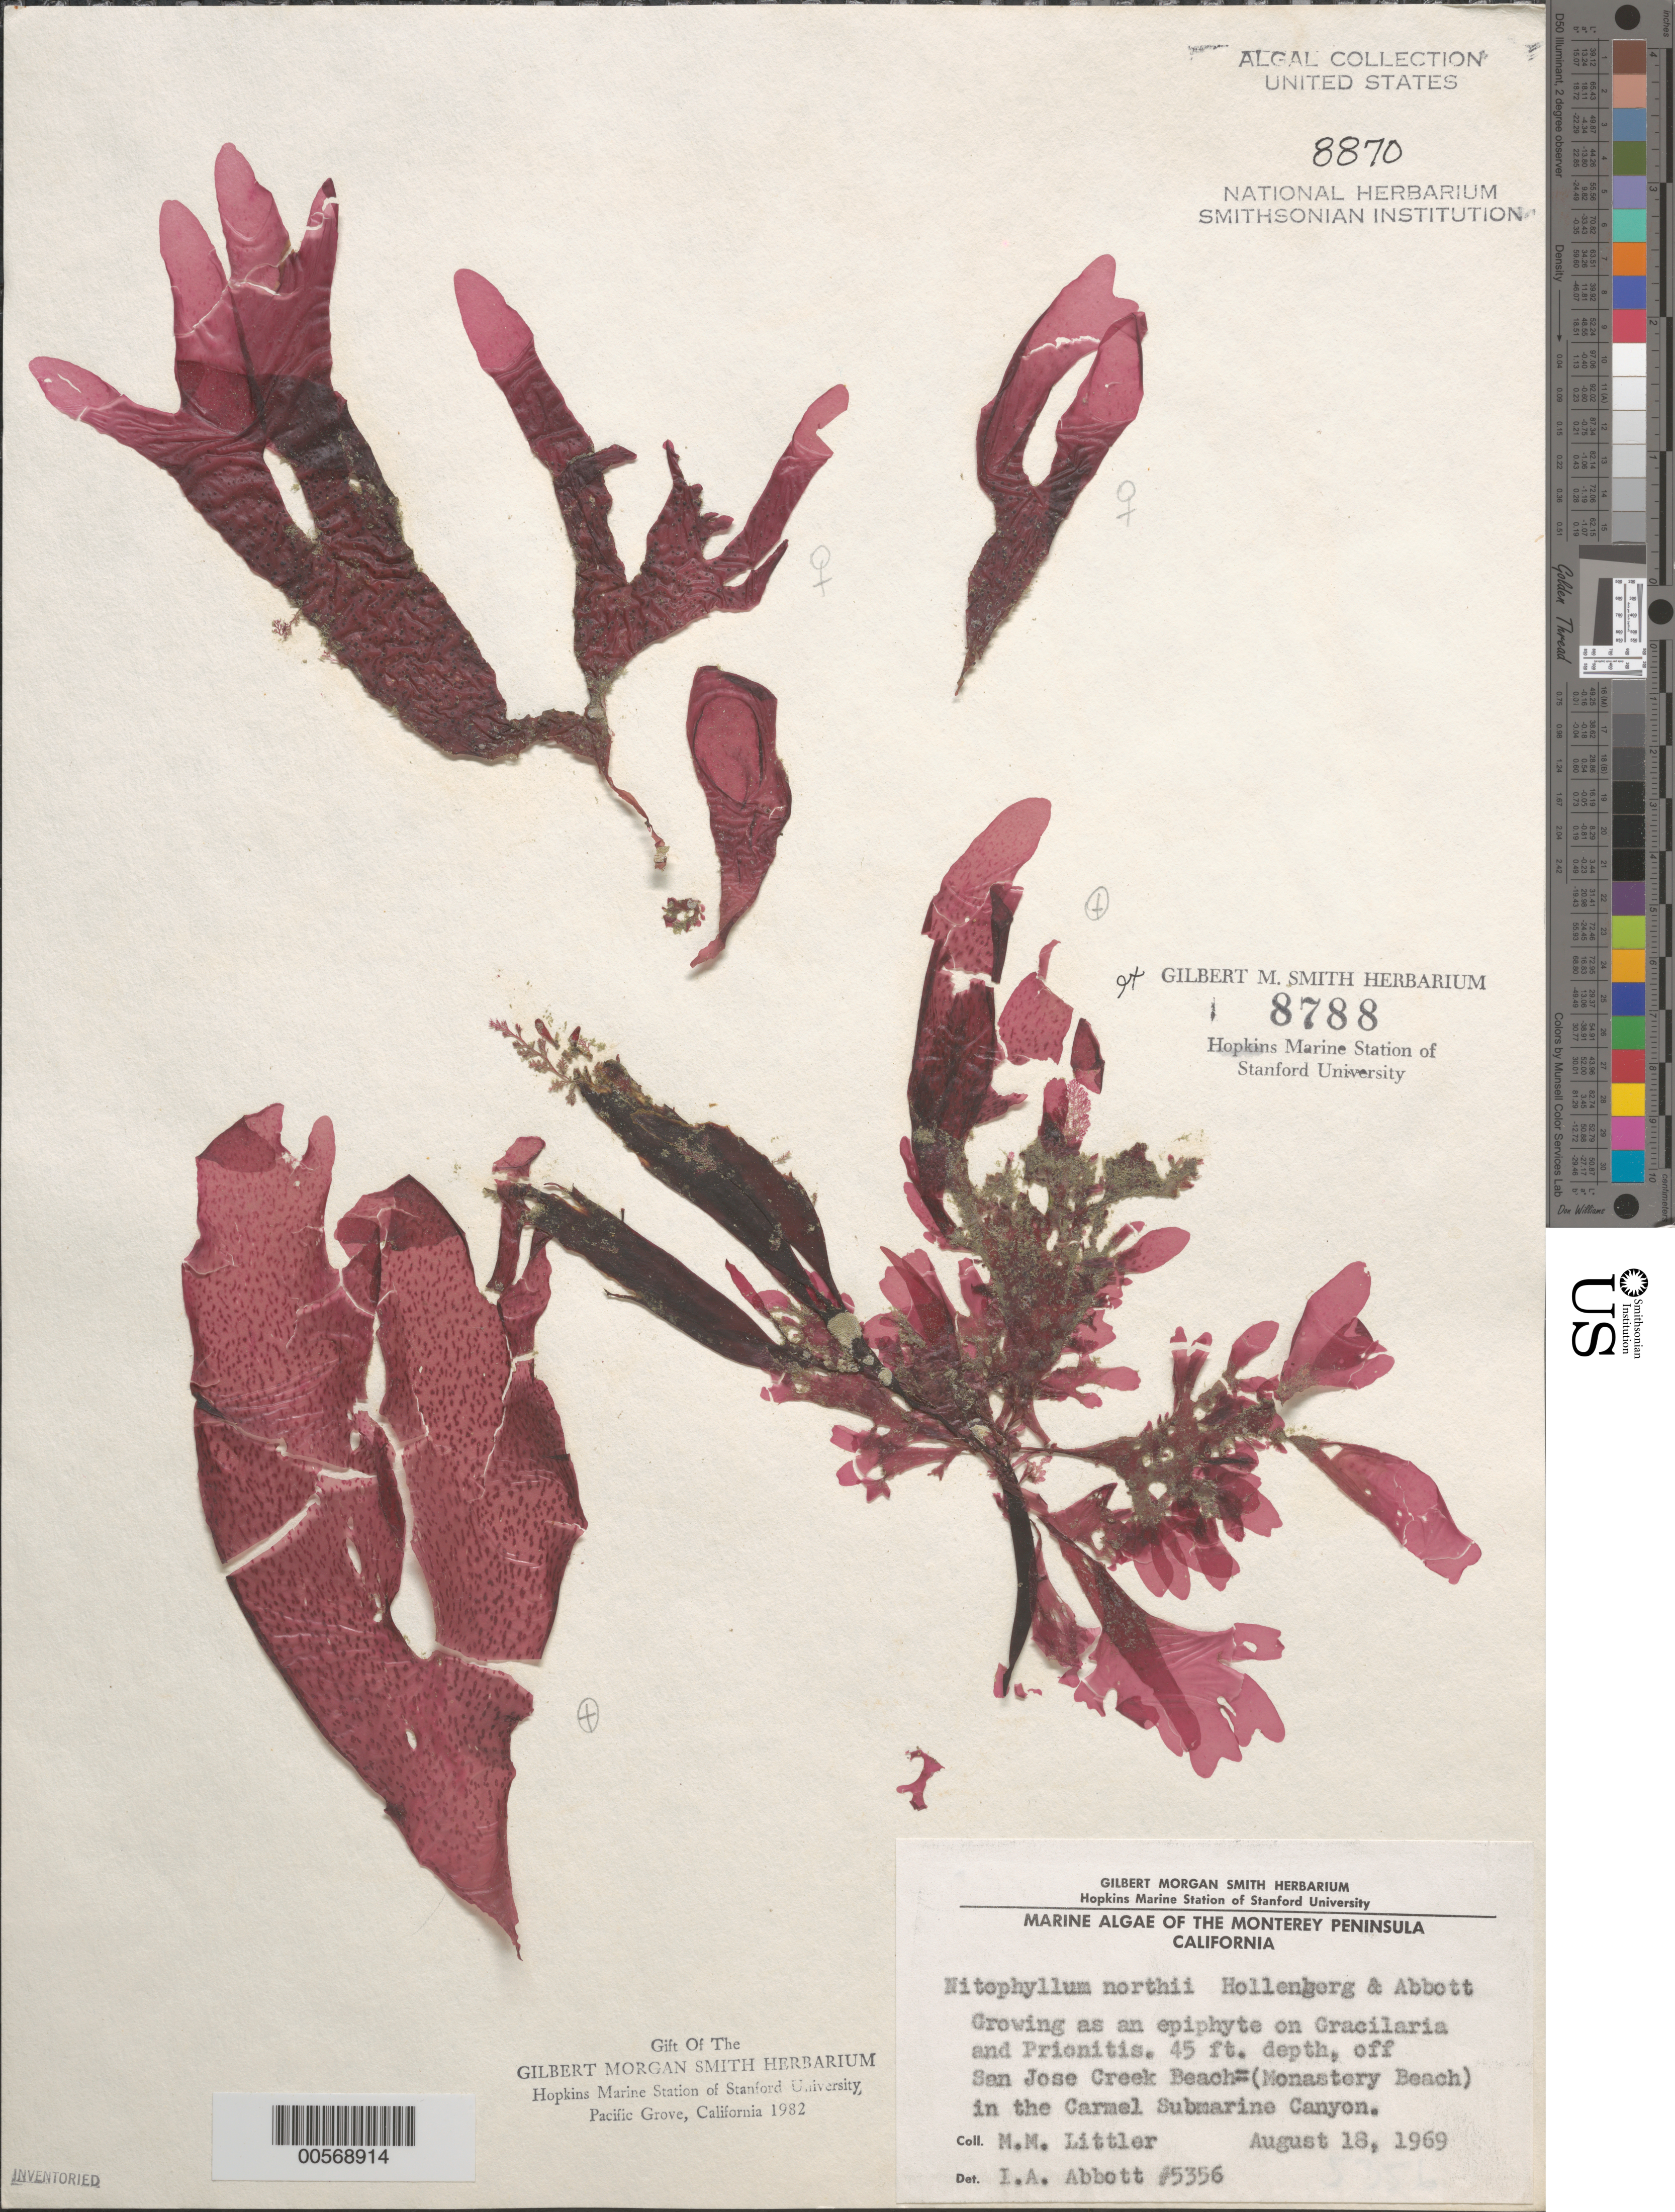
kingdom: Plantae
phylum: Rhodophyta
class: Florideophyceae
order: Ceramiales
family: Delesseriaceae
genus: Nitophyllum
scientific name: Nitophyllum northii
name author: Hollenb. & I.A. Abbott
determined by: Abbott, Isabella A.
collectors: M. M. Littler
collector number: IAA 5356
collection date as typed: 18 Aug 1969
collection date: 1969-08-18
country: United States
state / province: California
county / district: Monterey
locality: Carmel Submarine Canyon, off San Jose Creek Beach (Monastery Beach)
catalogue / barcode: US 8870